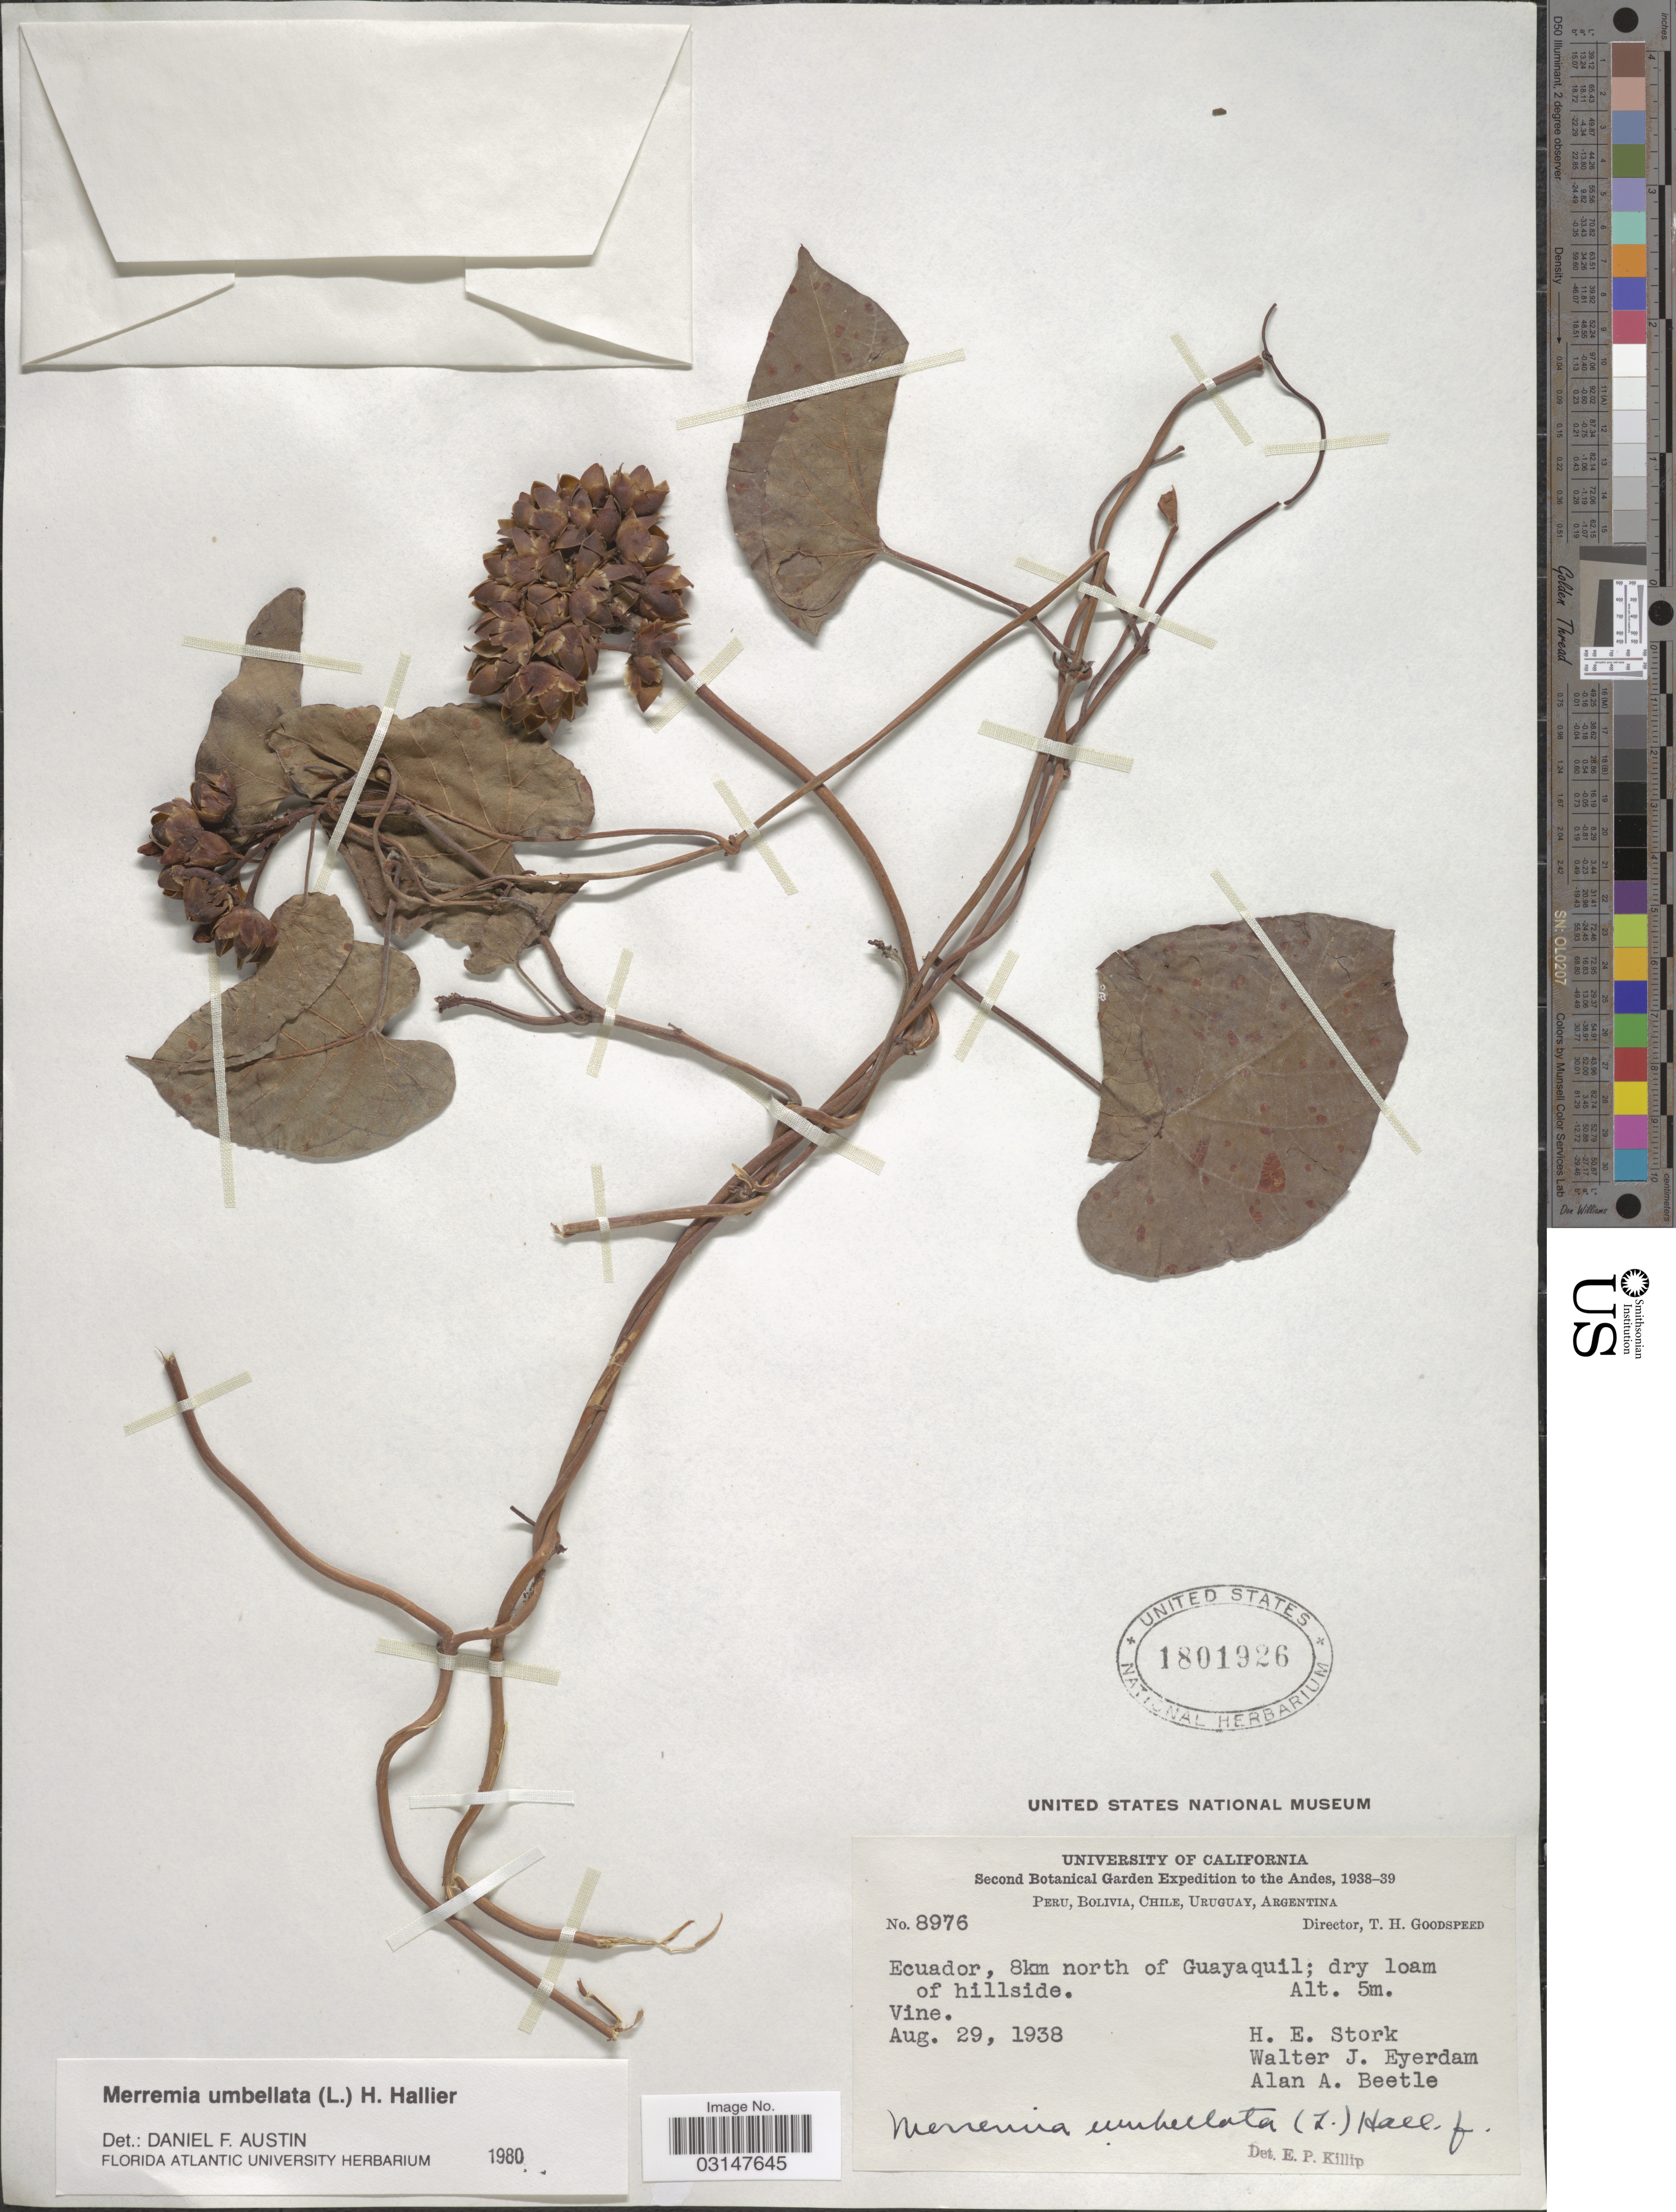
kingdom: Plantae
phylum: Tracheophyta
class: Magnoliopsida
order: Solanales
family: Convolvulaceae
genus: Camonea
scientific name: Camonea umbellata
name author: (L.) A. R. Simões & Staples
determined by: Strong, Mark T., (BOT), Smithsonian Institution - National Museum of Natural History (UNITED STATES)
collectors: H. E. Stork, W. J. Eyerdam & A. A. Beetle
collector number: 8976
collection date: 1938-08-29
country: Ecuador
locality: The Andes, 8km north of Guayaquil.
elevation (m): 5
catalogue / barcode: US 1801926